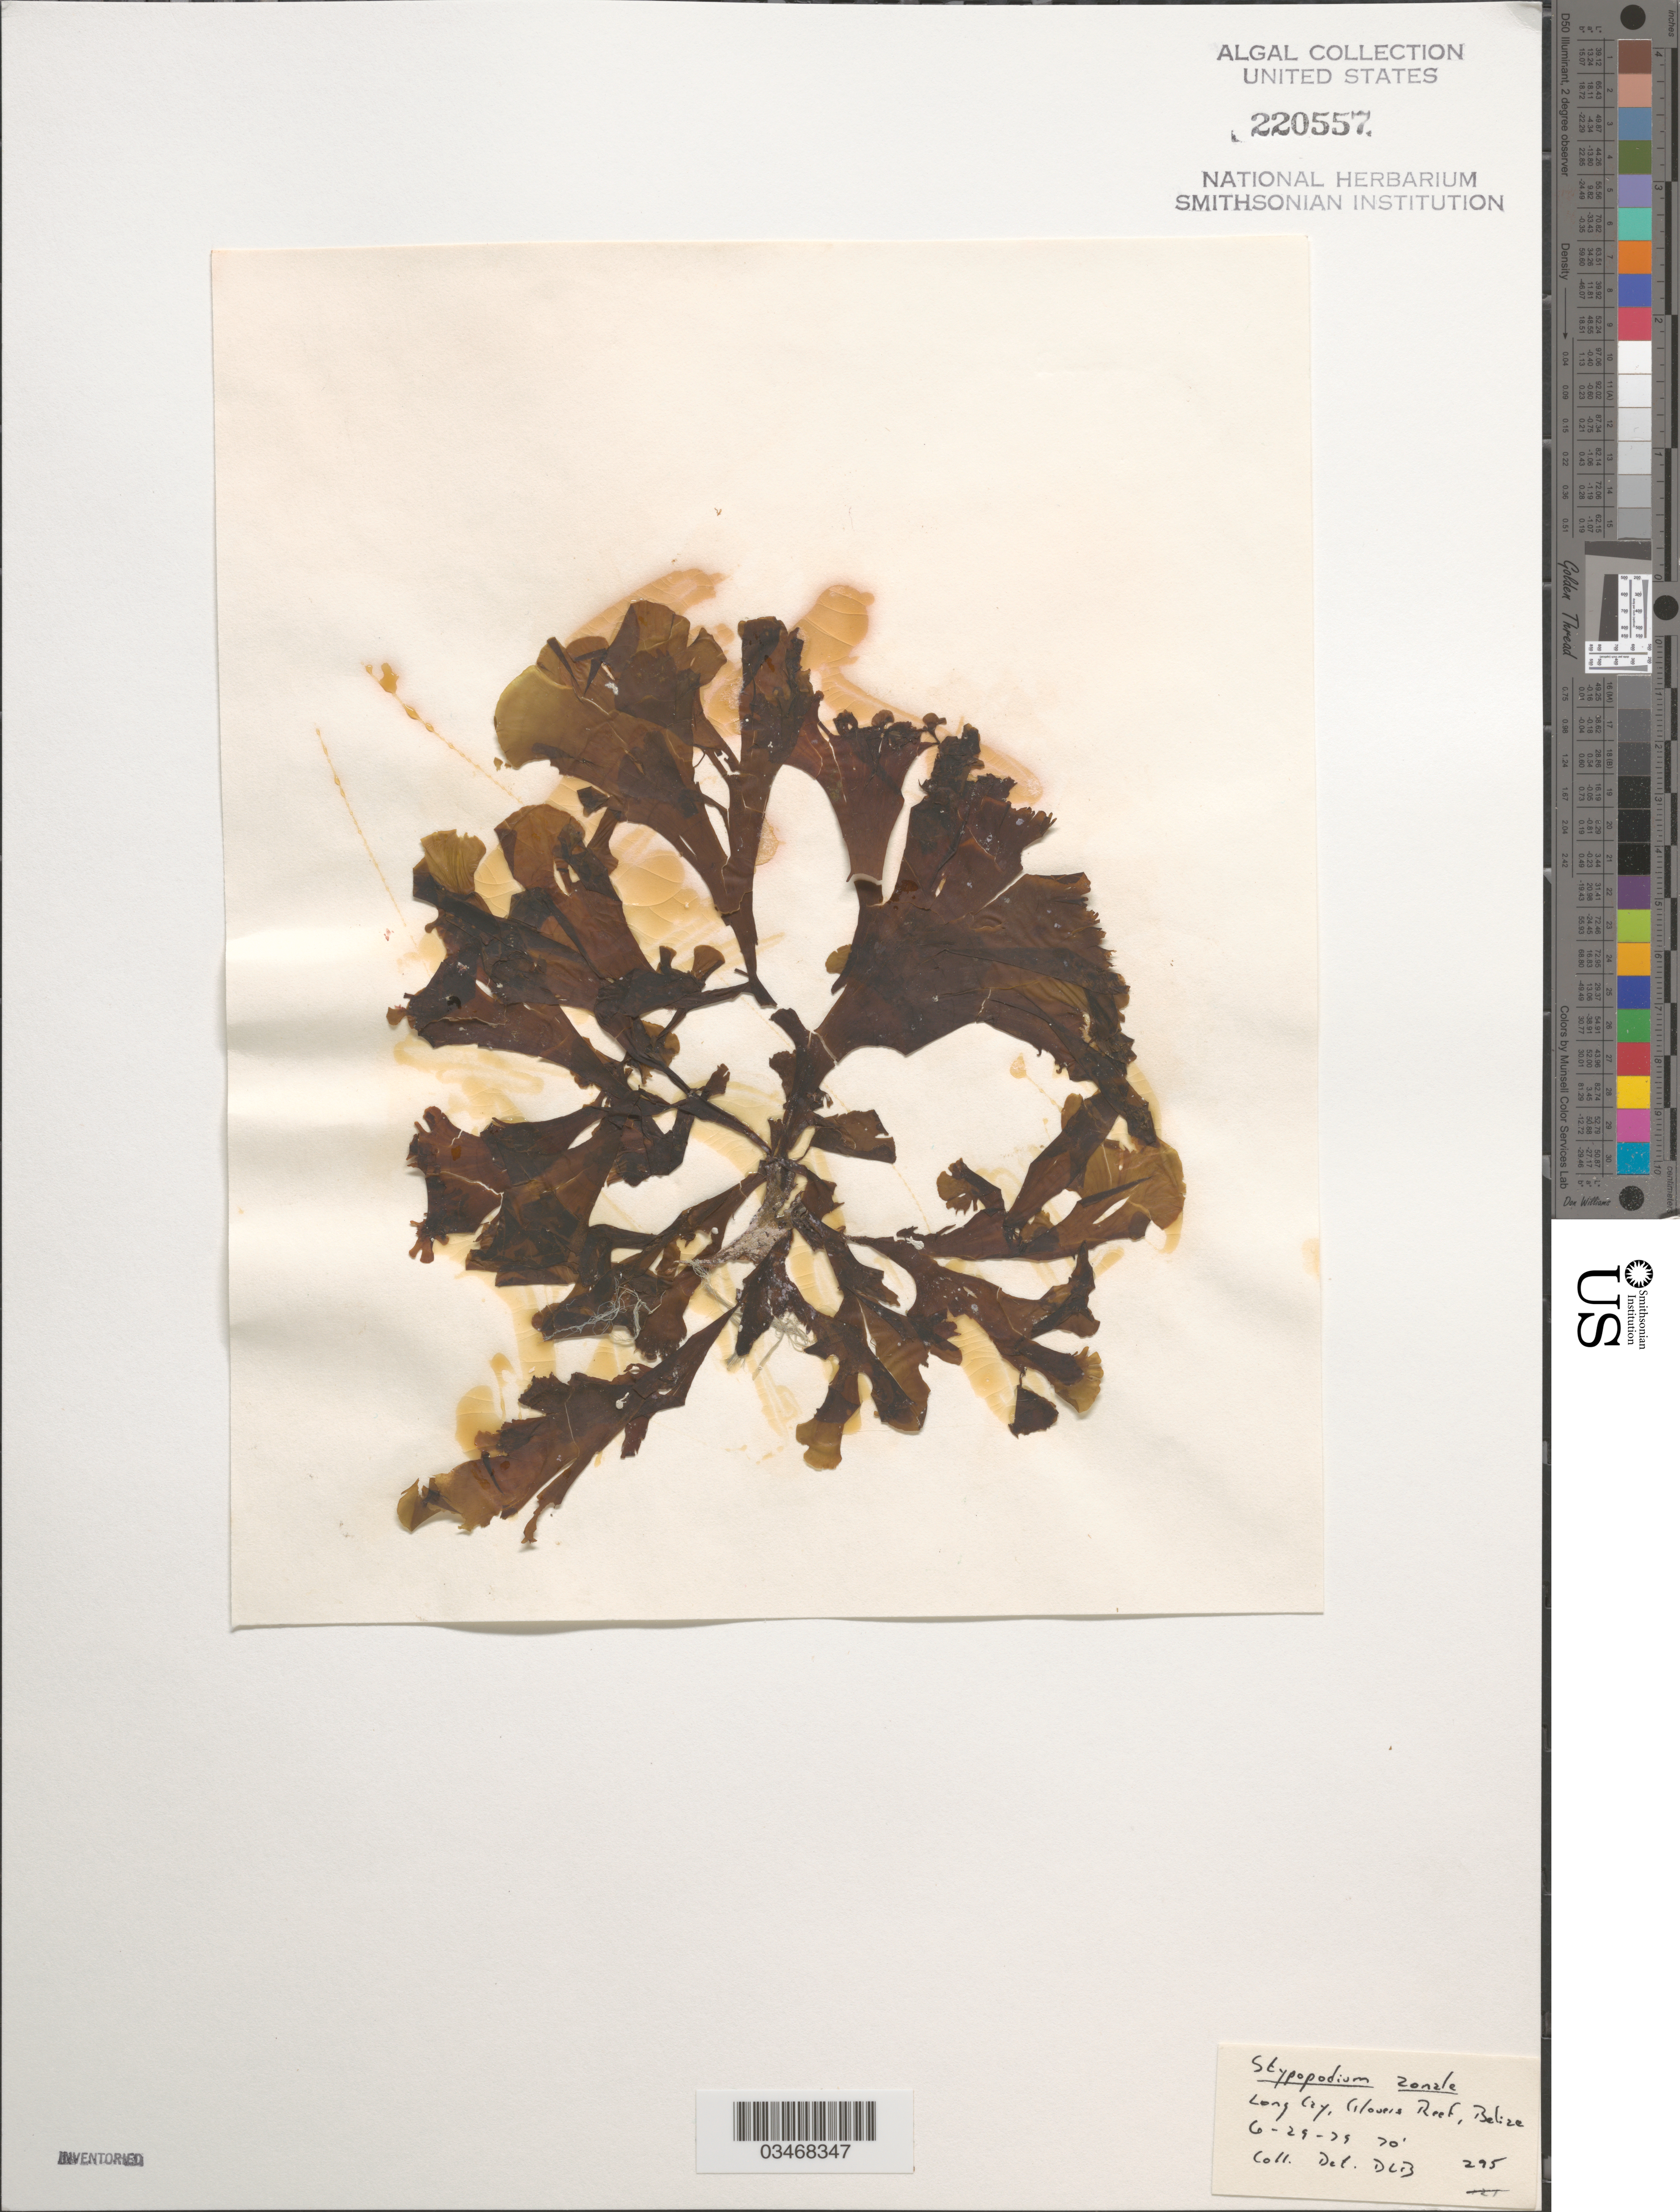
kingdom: Chromista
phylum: Ochrophyta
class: Phaeophyceae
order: Dictyotales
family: Dictyotaceae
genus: Stypopodium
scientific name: Stypopodium zonale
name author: (J.V.Lamouroux) Papenf.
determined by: Ballantine, D. L.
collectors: D.L. Ballantine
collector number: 295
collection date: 1979-06-29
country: Belize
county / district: Glovers Reef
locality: Long Cay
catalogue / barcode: US 220557